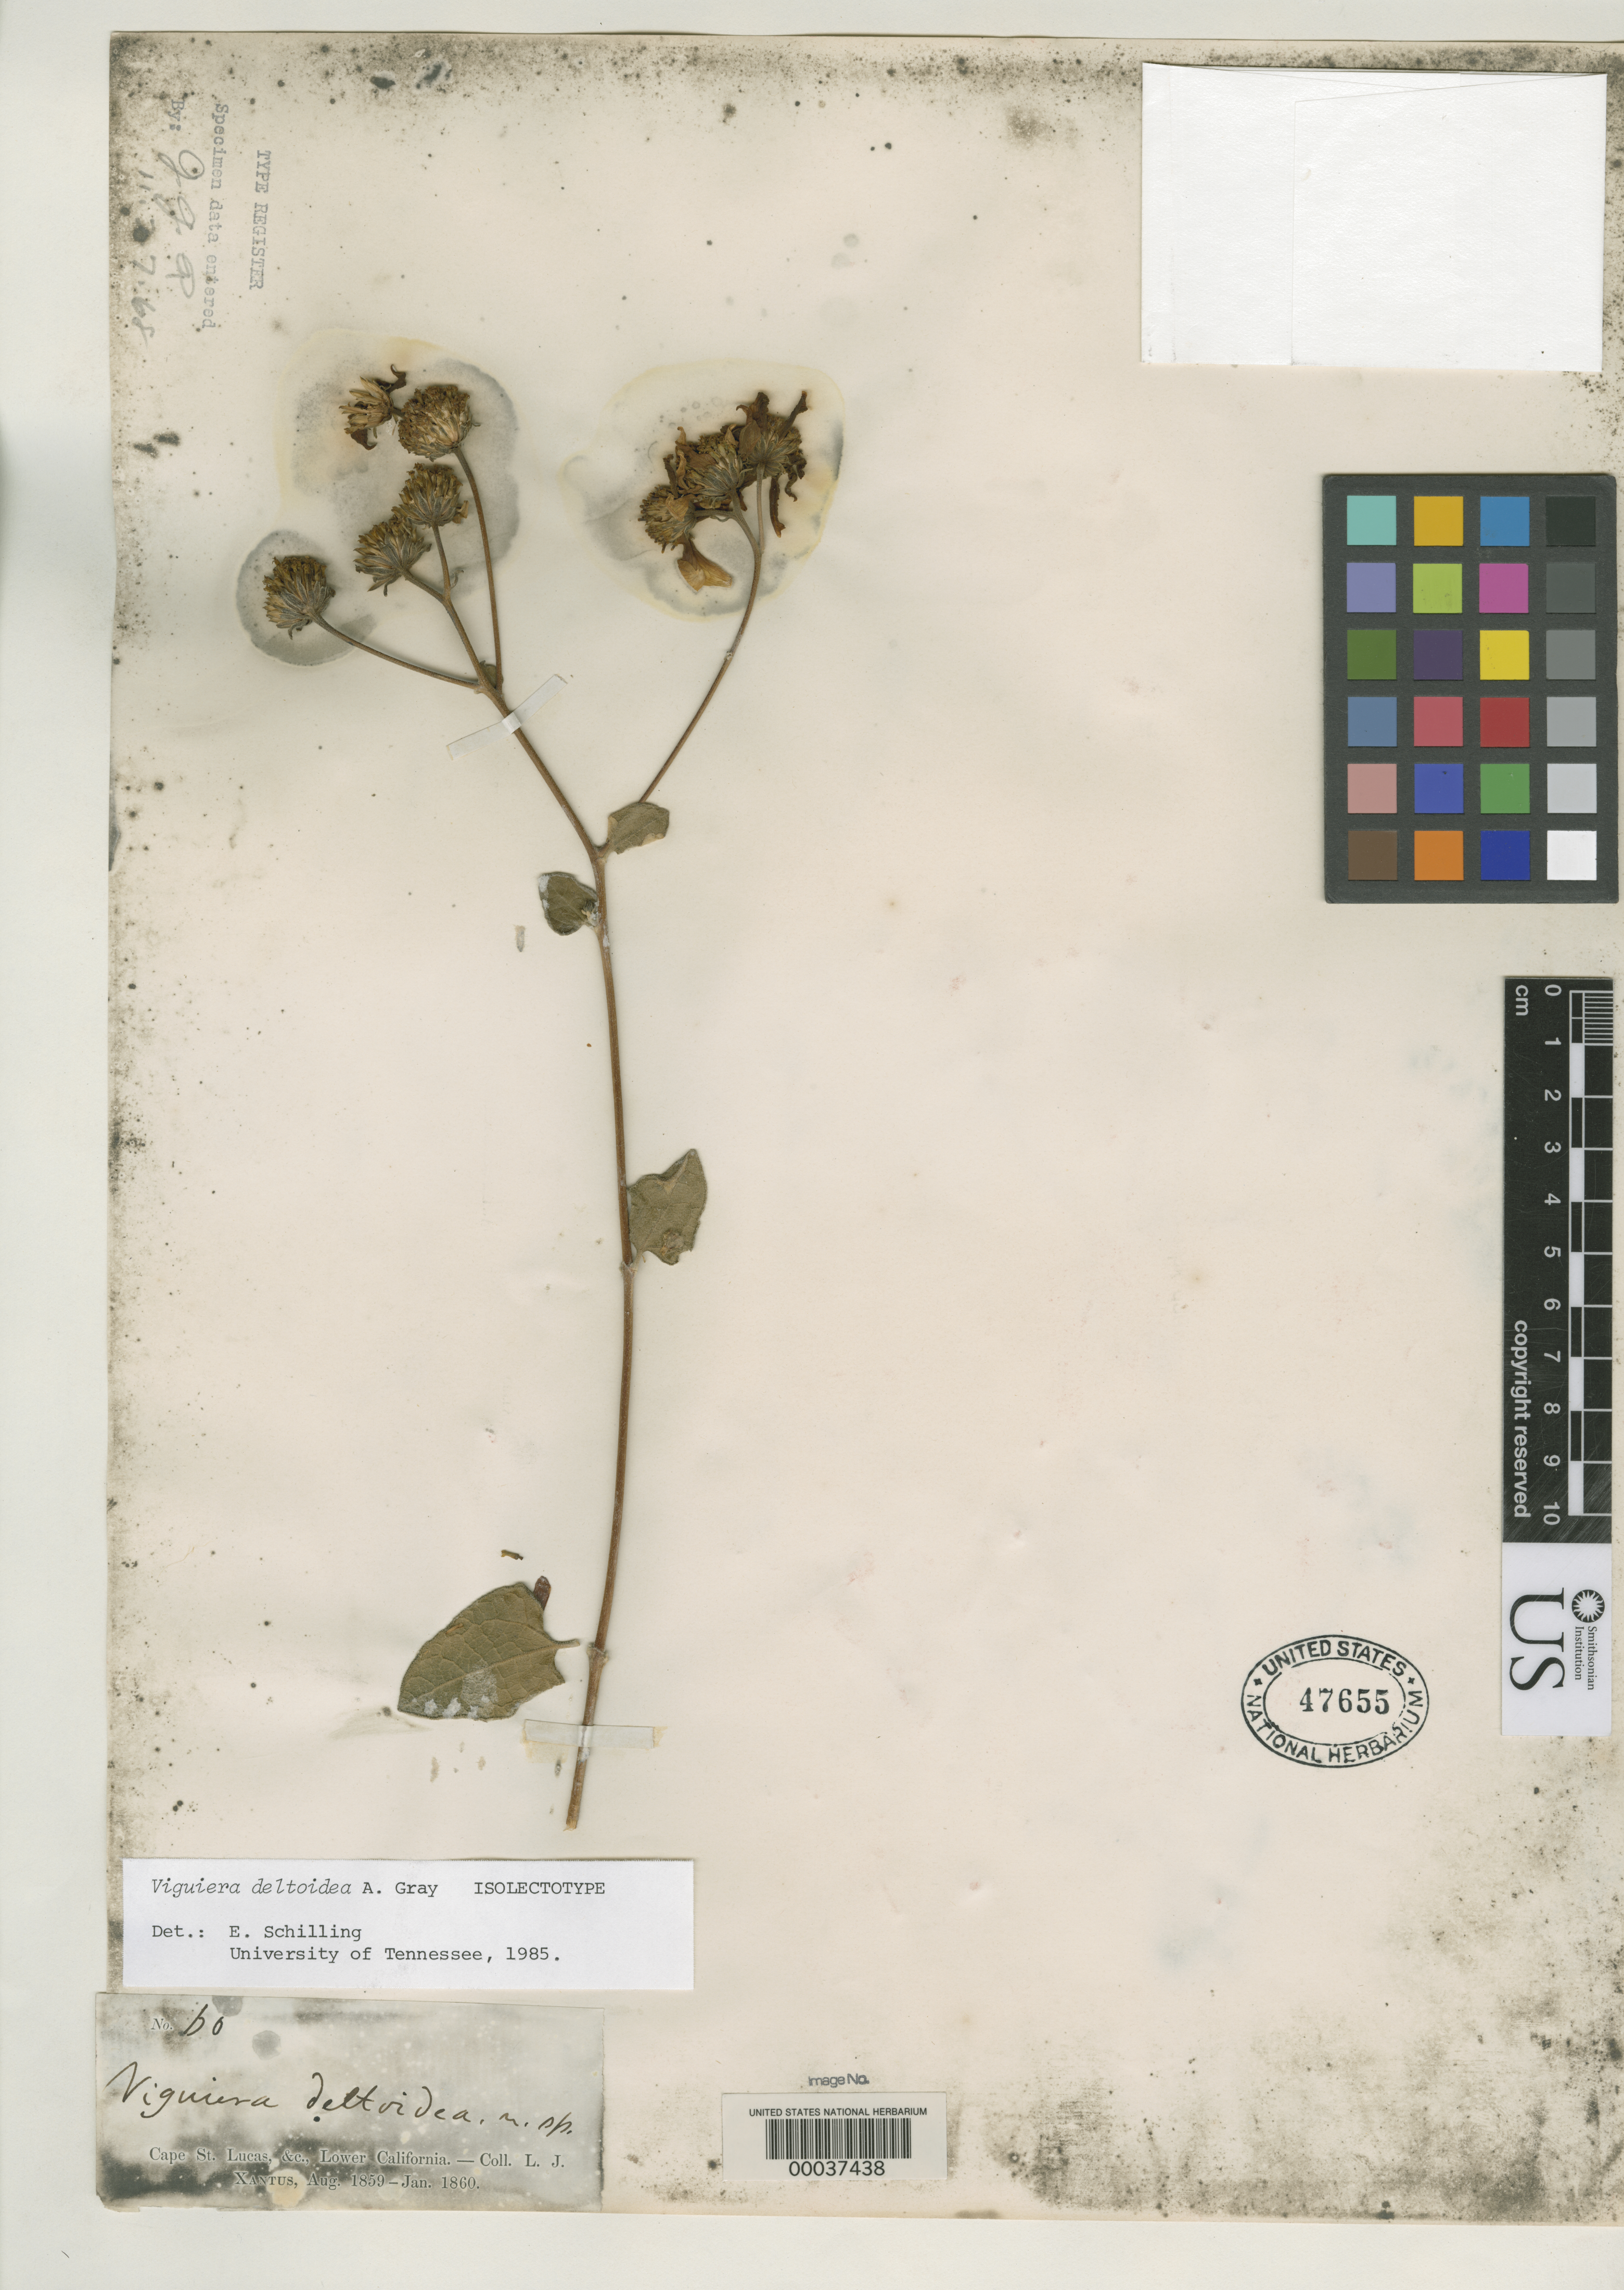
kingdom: Plantae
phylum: Tracheophyta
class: Magnoliopsida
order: Asterales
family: Asteraceae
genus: Viguiera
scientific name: Viguiera deltoidea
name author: A. Gray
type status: Isolectotype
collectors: L. J. Xantus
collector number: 60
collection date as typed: Aug 1859 to -- Jan 1860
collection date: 1859-08/1860-01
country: Mexico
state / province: Baja California Sur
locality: Cape St. Lucas, & c., Lower California.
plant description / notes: "Lectotype" at GH but lectotypification may be superfluous as there is apparently a single duplicate of Xantus 60 at GH (and apparently annotated as holotype by V.M. Bates, 1984).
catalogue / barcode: US 47655